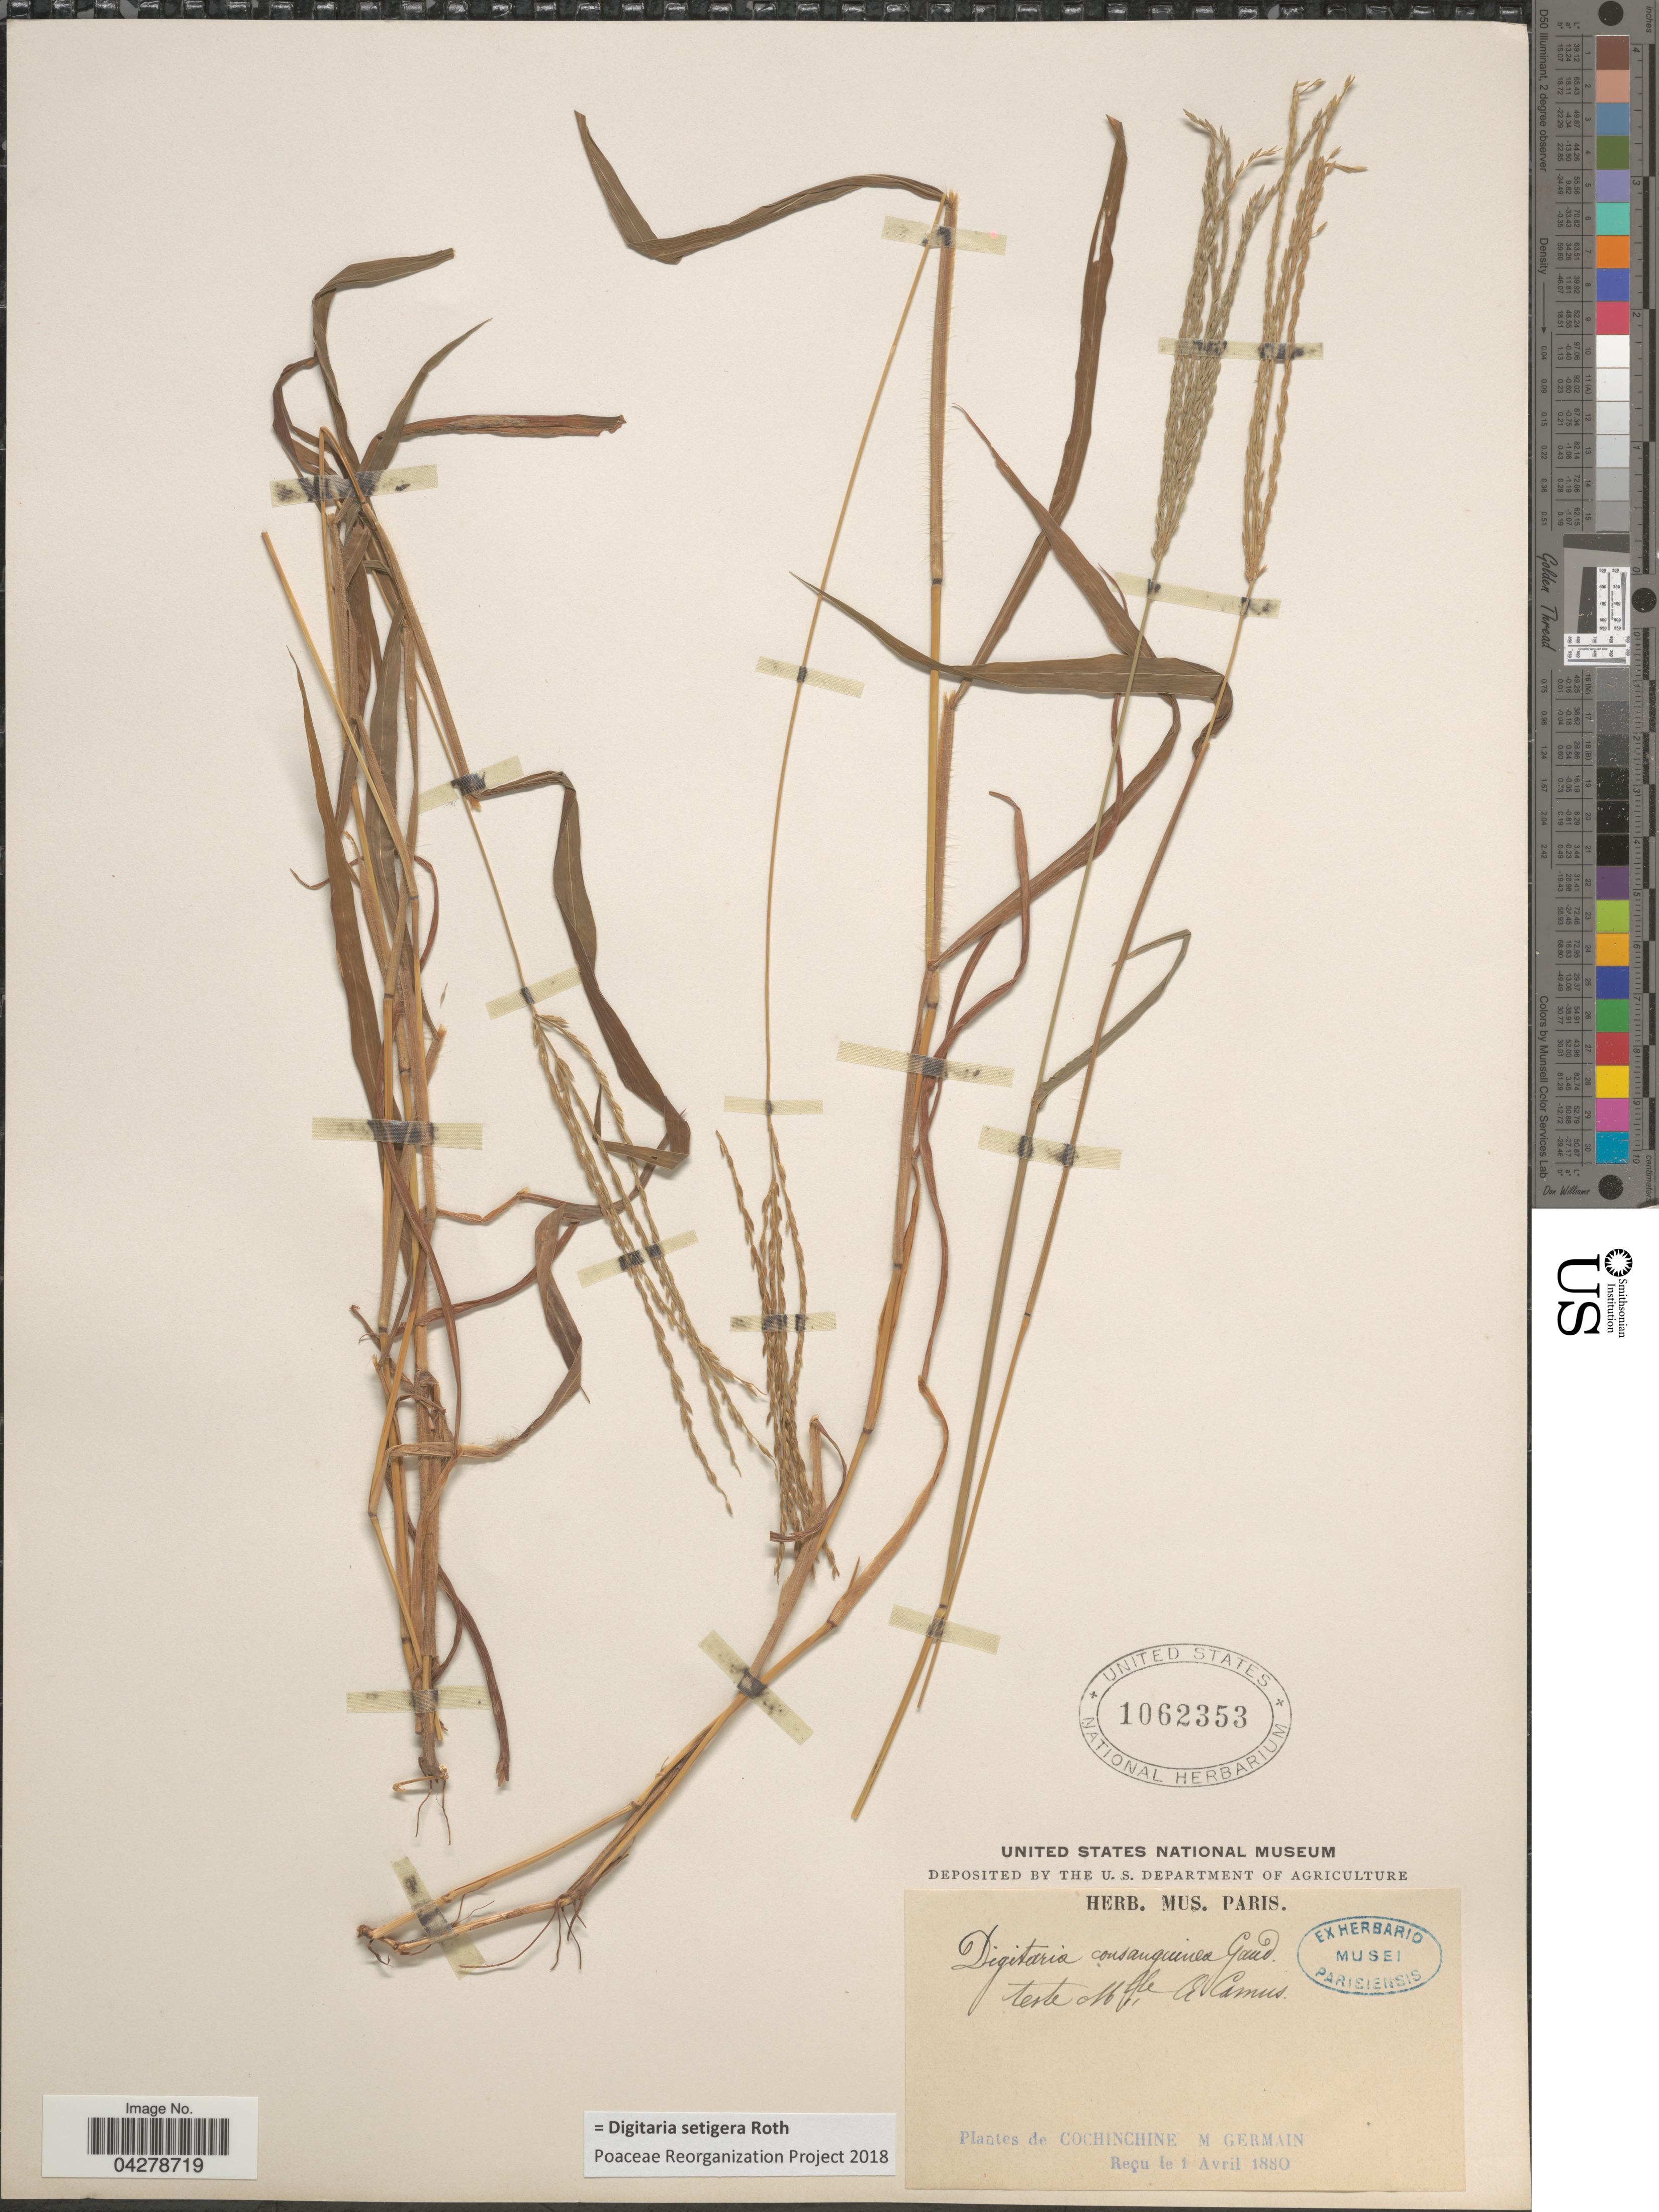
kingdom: Plantae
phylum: Tracheophyta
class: Liliopsida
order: Poales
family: Poaceae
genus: Digitaria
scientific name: Digitaria setigera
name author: Roth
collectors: M. Germain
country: Vietnam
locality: Cochinchine.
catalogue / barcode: US 1062353